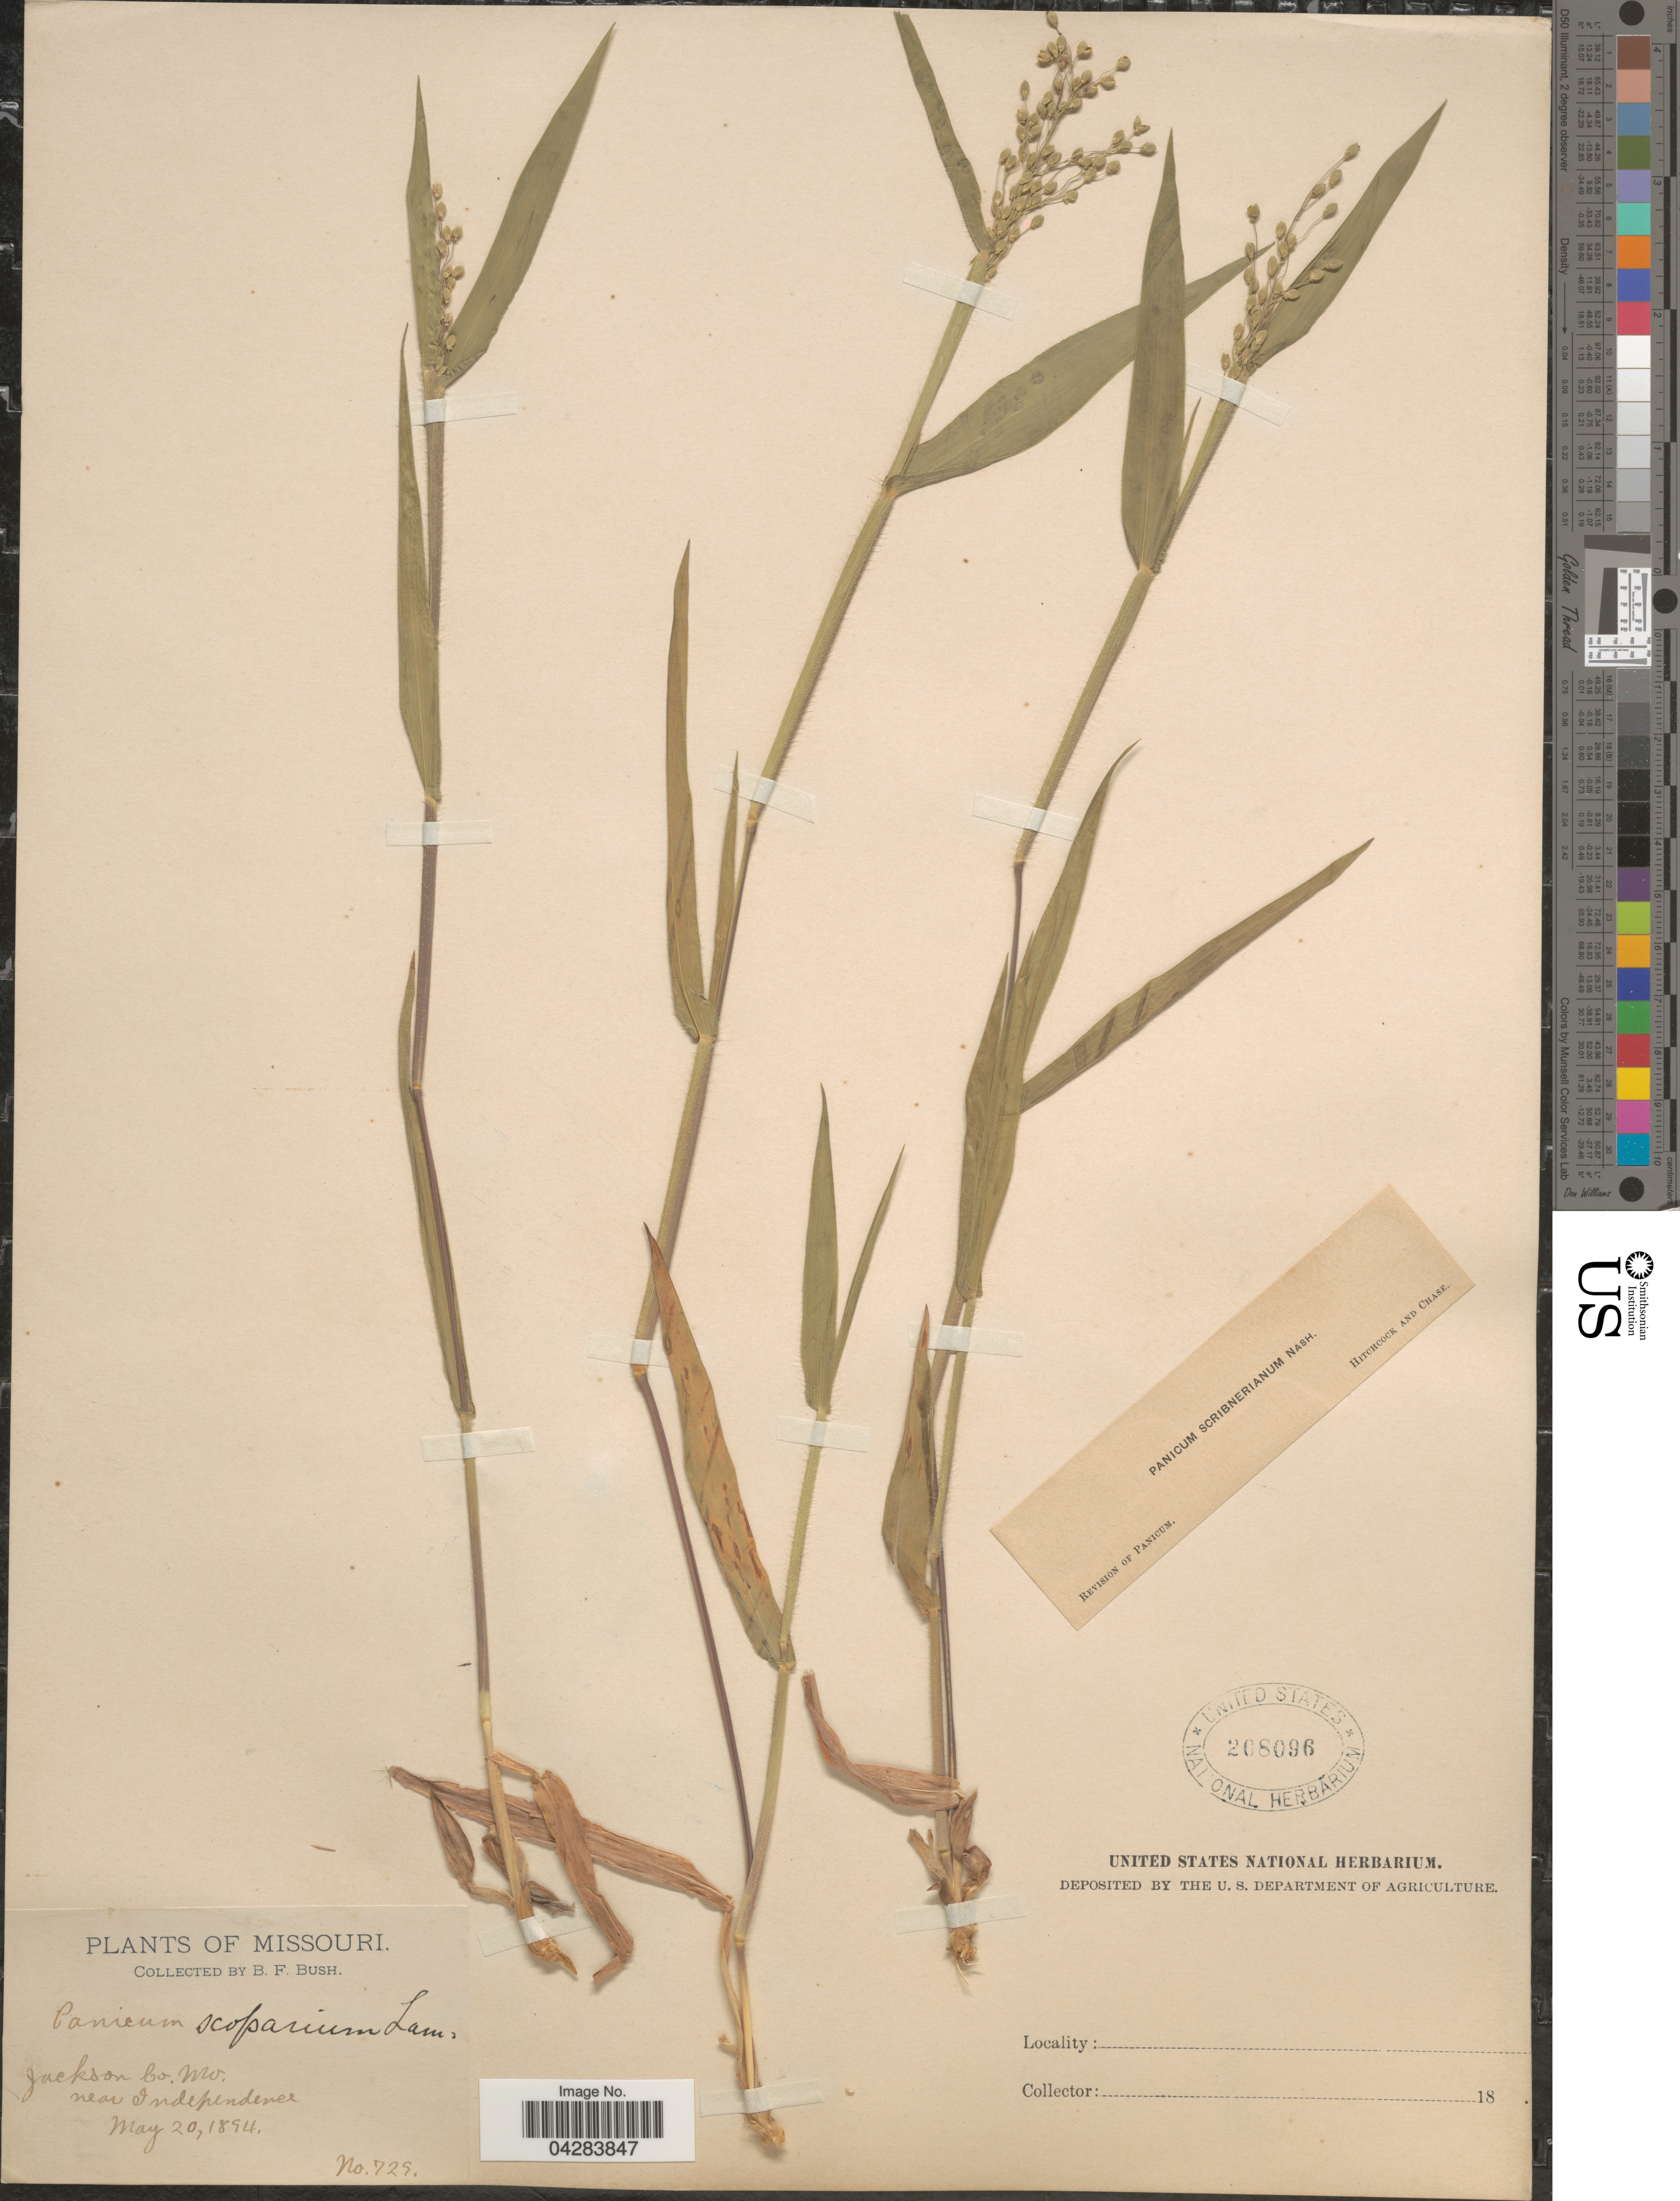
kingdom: Plantae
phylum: Tracheophyta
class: Liliopsida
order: Poales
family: Poaceae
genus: Dichanthelium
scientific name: Dichanthelium oligosanthes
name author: (Schult.) Gould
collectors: B. F. Bush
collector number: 729*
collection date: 1894-05-20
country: United States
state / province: Missouri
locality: Jackson Co. near Independence.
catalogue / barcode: US 208096